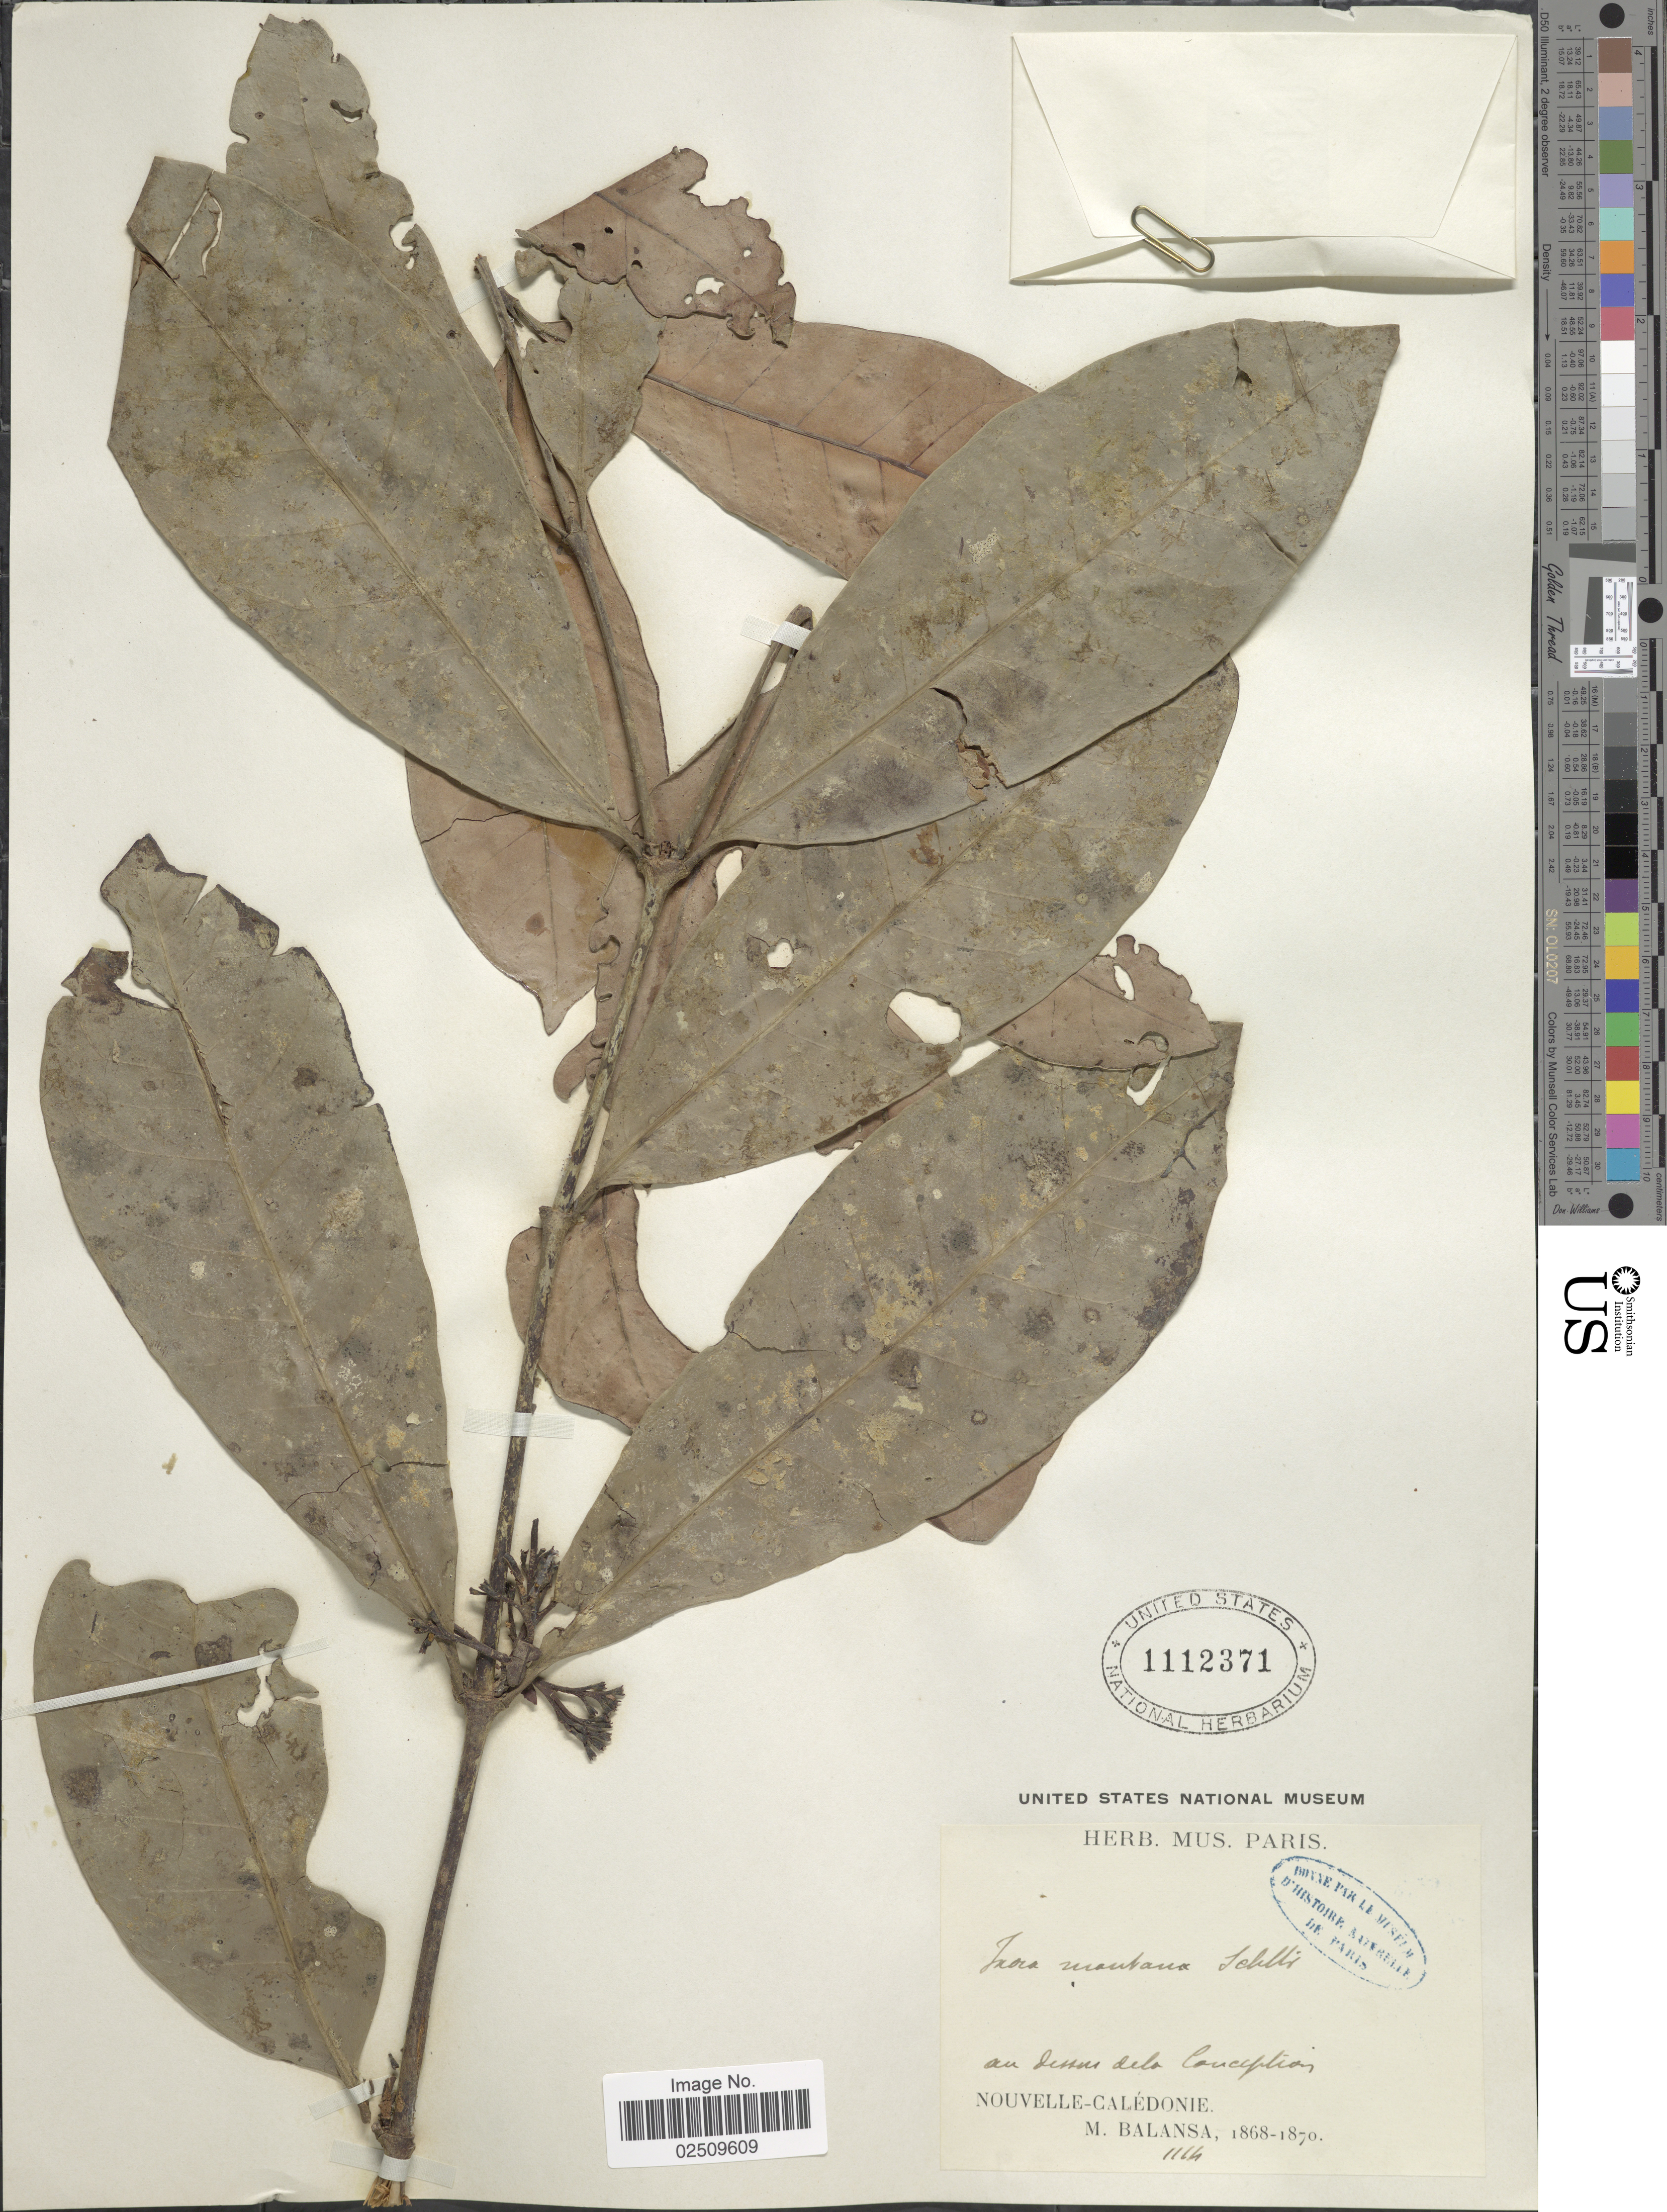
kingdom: Plantae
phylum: Tracheophyta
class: Magnoliopsida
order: Gentianales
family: Rubiaceae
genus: Ixora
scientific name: Ixora montana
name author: Lour.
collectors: B. Balansa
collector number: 1164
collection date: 1868/1870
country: New Caledonia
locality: An dessus delo Conception [interpreted]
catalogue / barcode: US 1112371